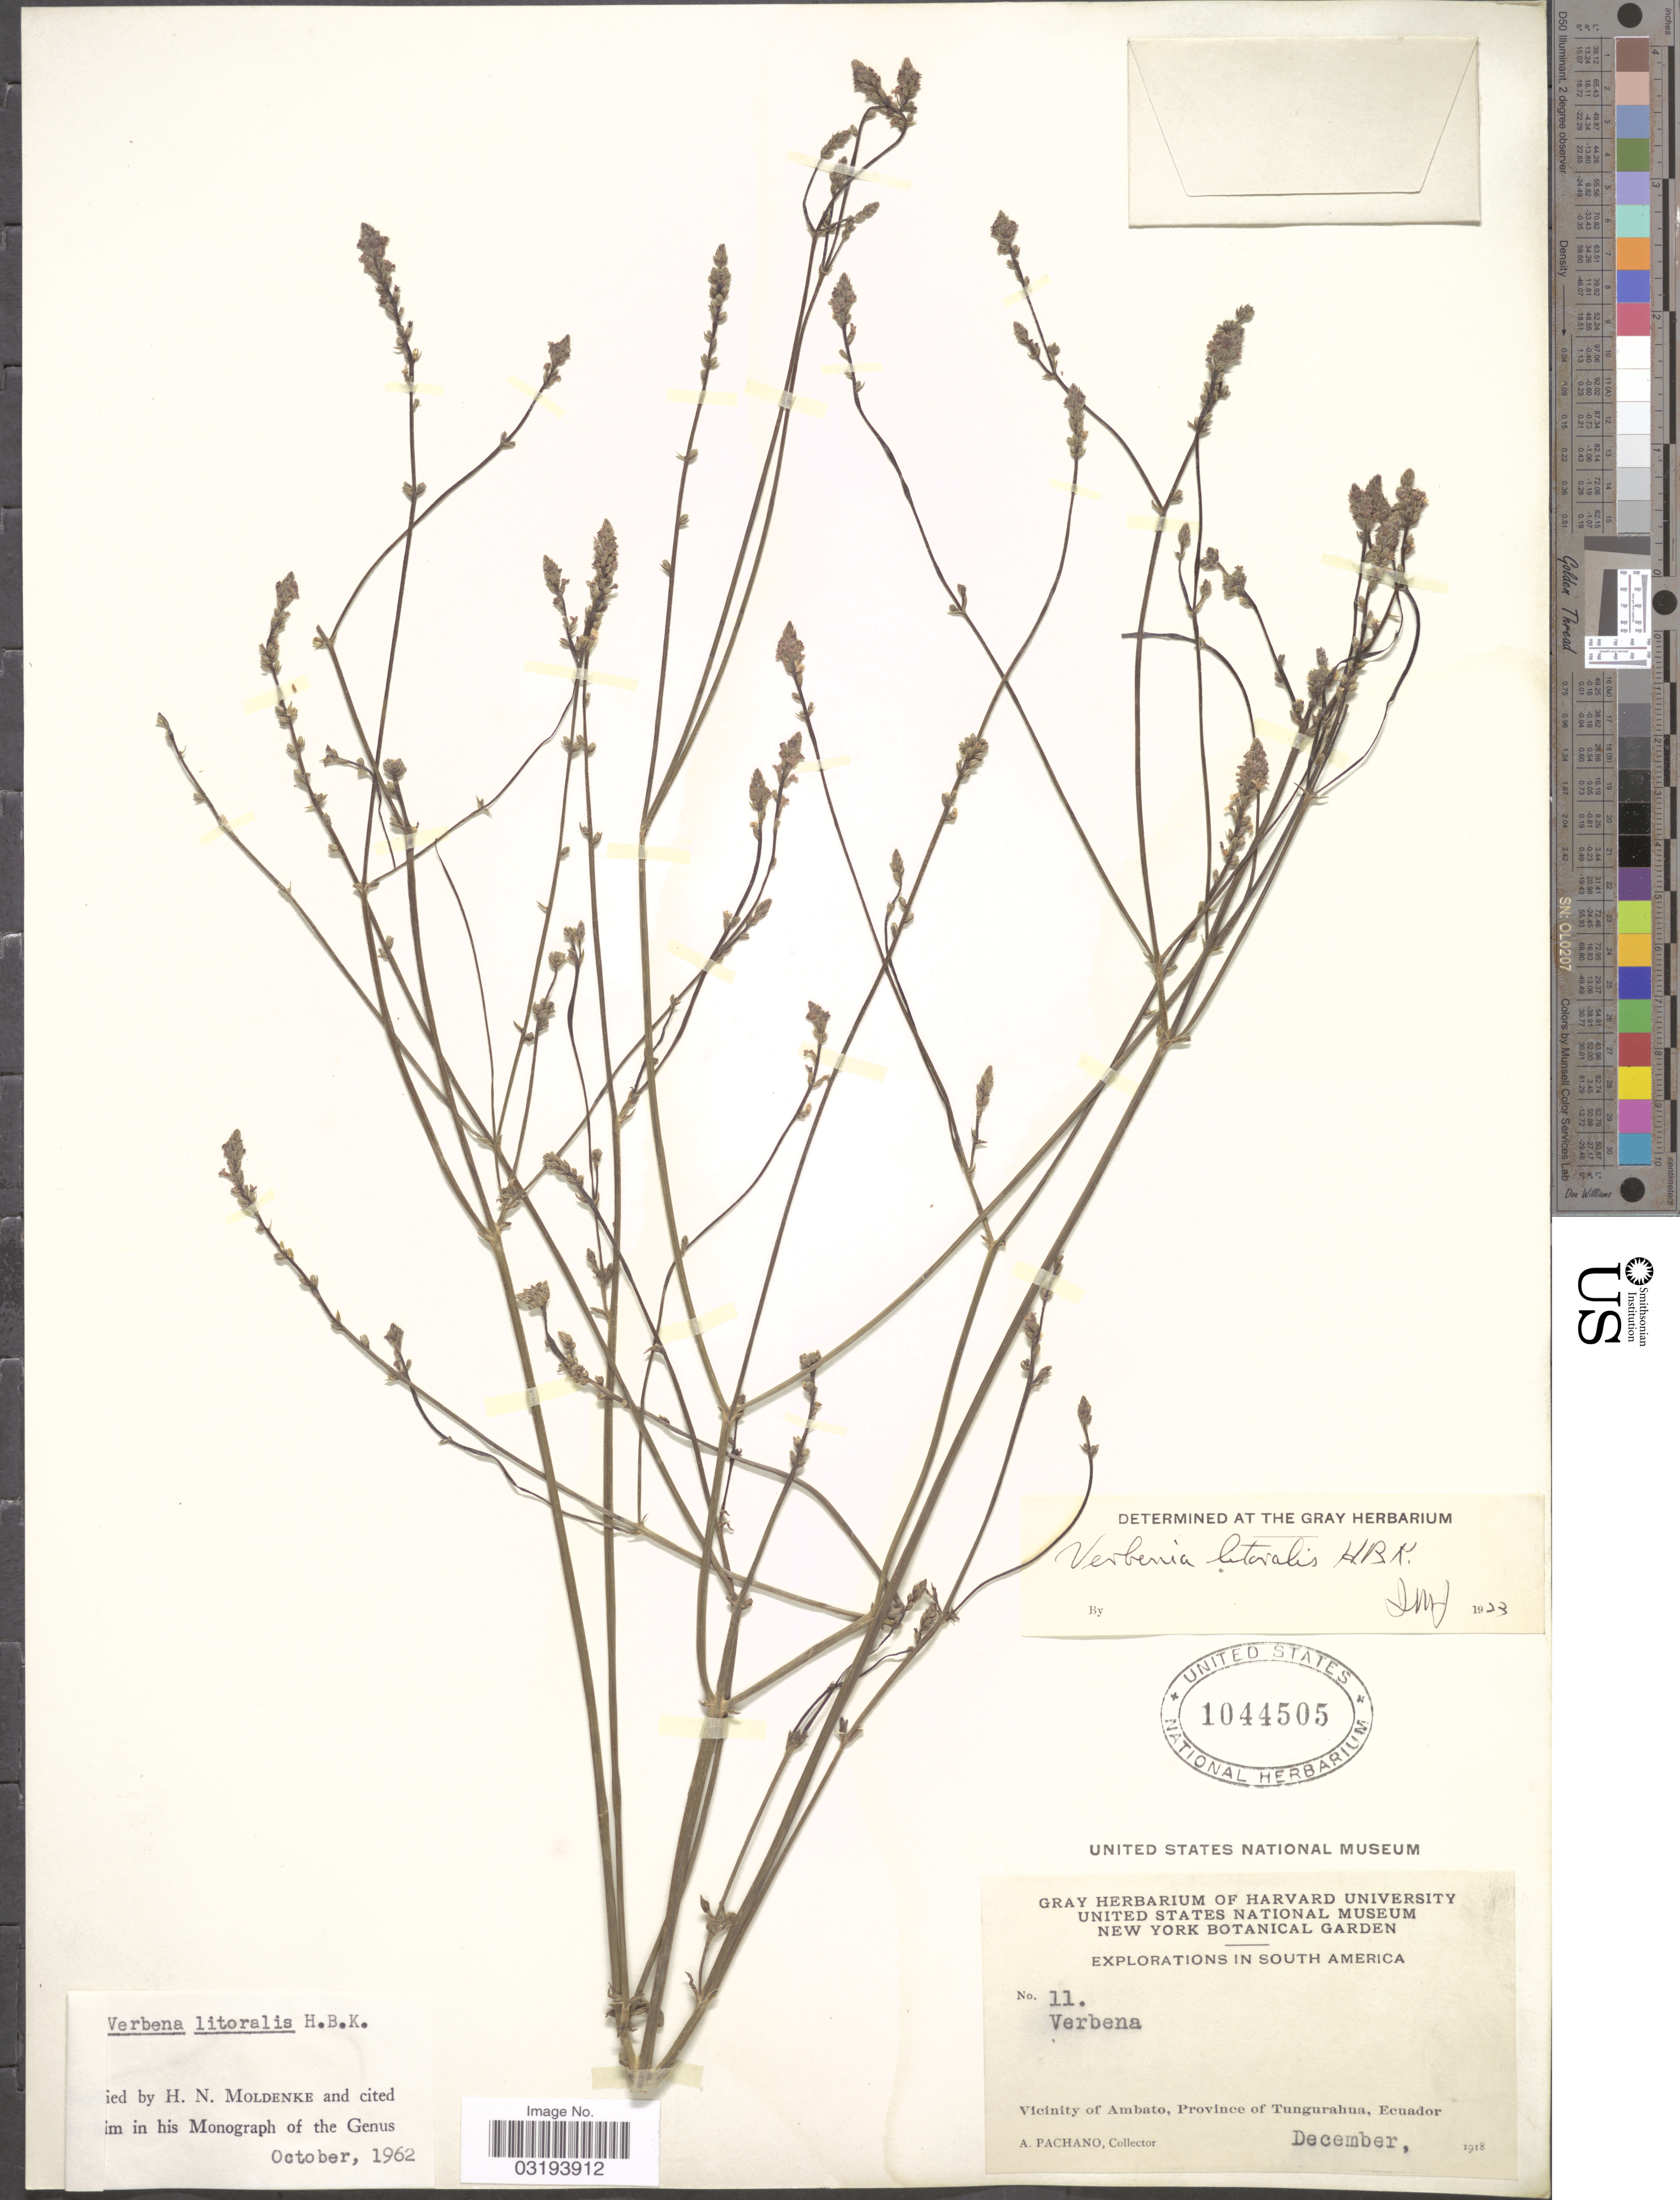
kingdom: Plantae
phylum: Tracheophyta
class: Magnoliopsida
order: Lamiales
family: Verbenaceae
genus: Verbena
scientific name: Verbena litoralis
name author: Kunth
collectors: A. Pachano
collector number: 11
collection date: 1918-12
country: Ecuador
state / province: Tungurahua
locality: Vicinity of Ambato, Province of Tungurahua.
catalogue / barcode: US 1044505